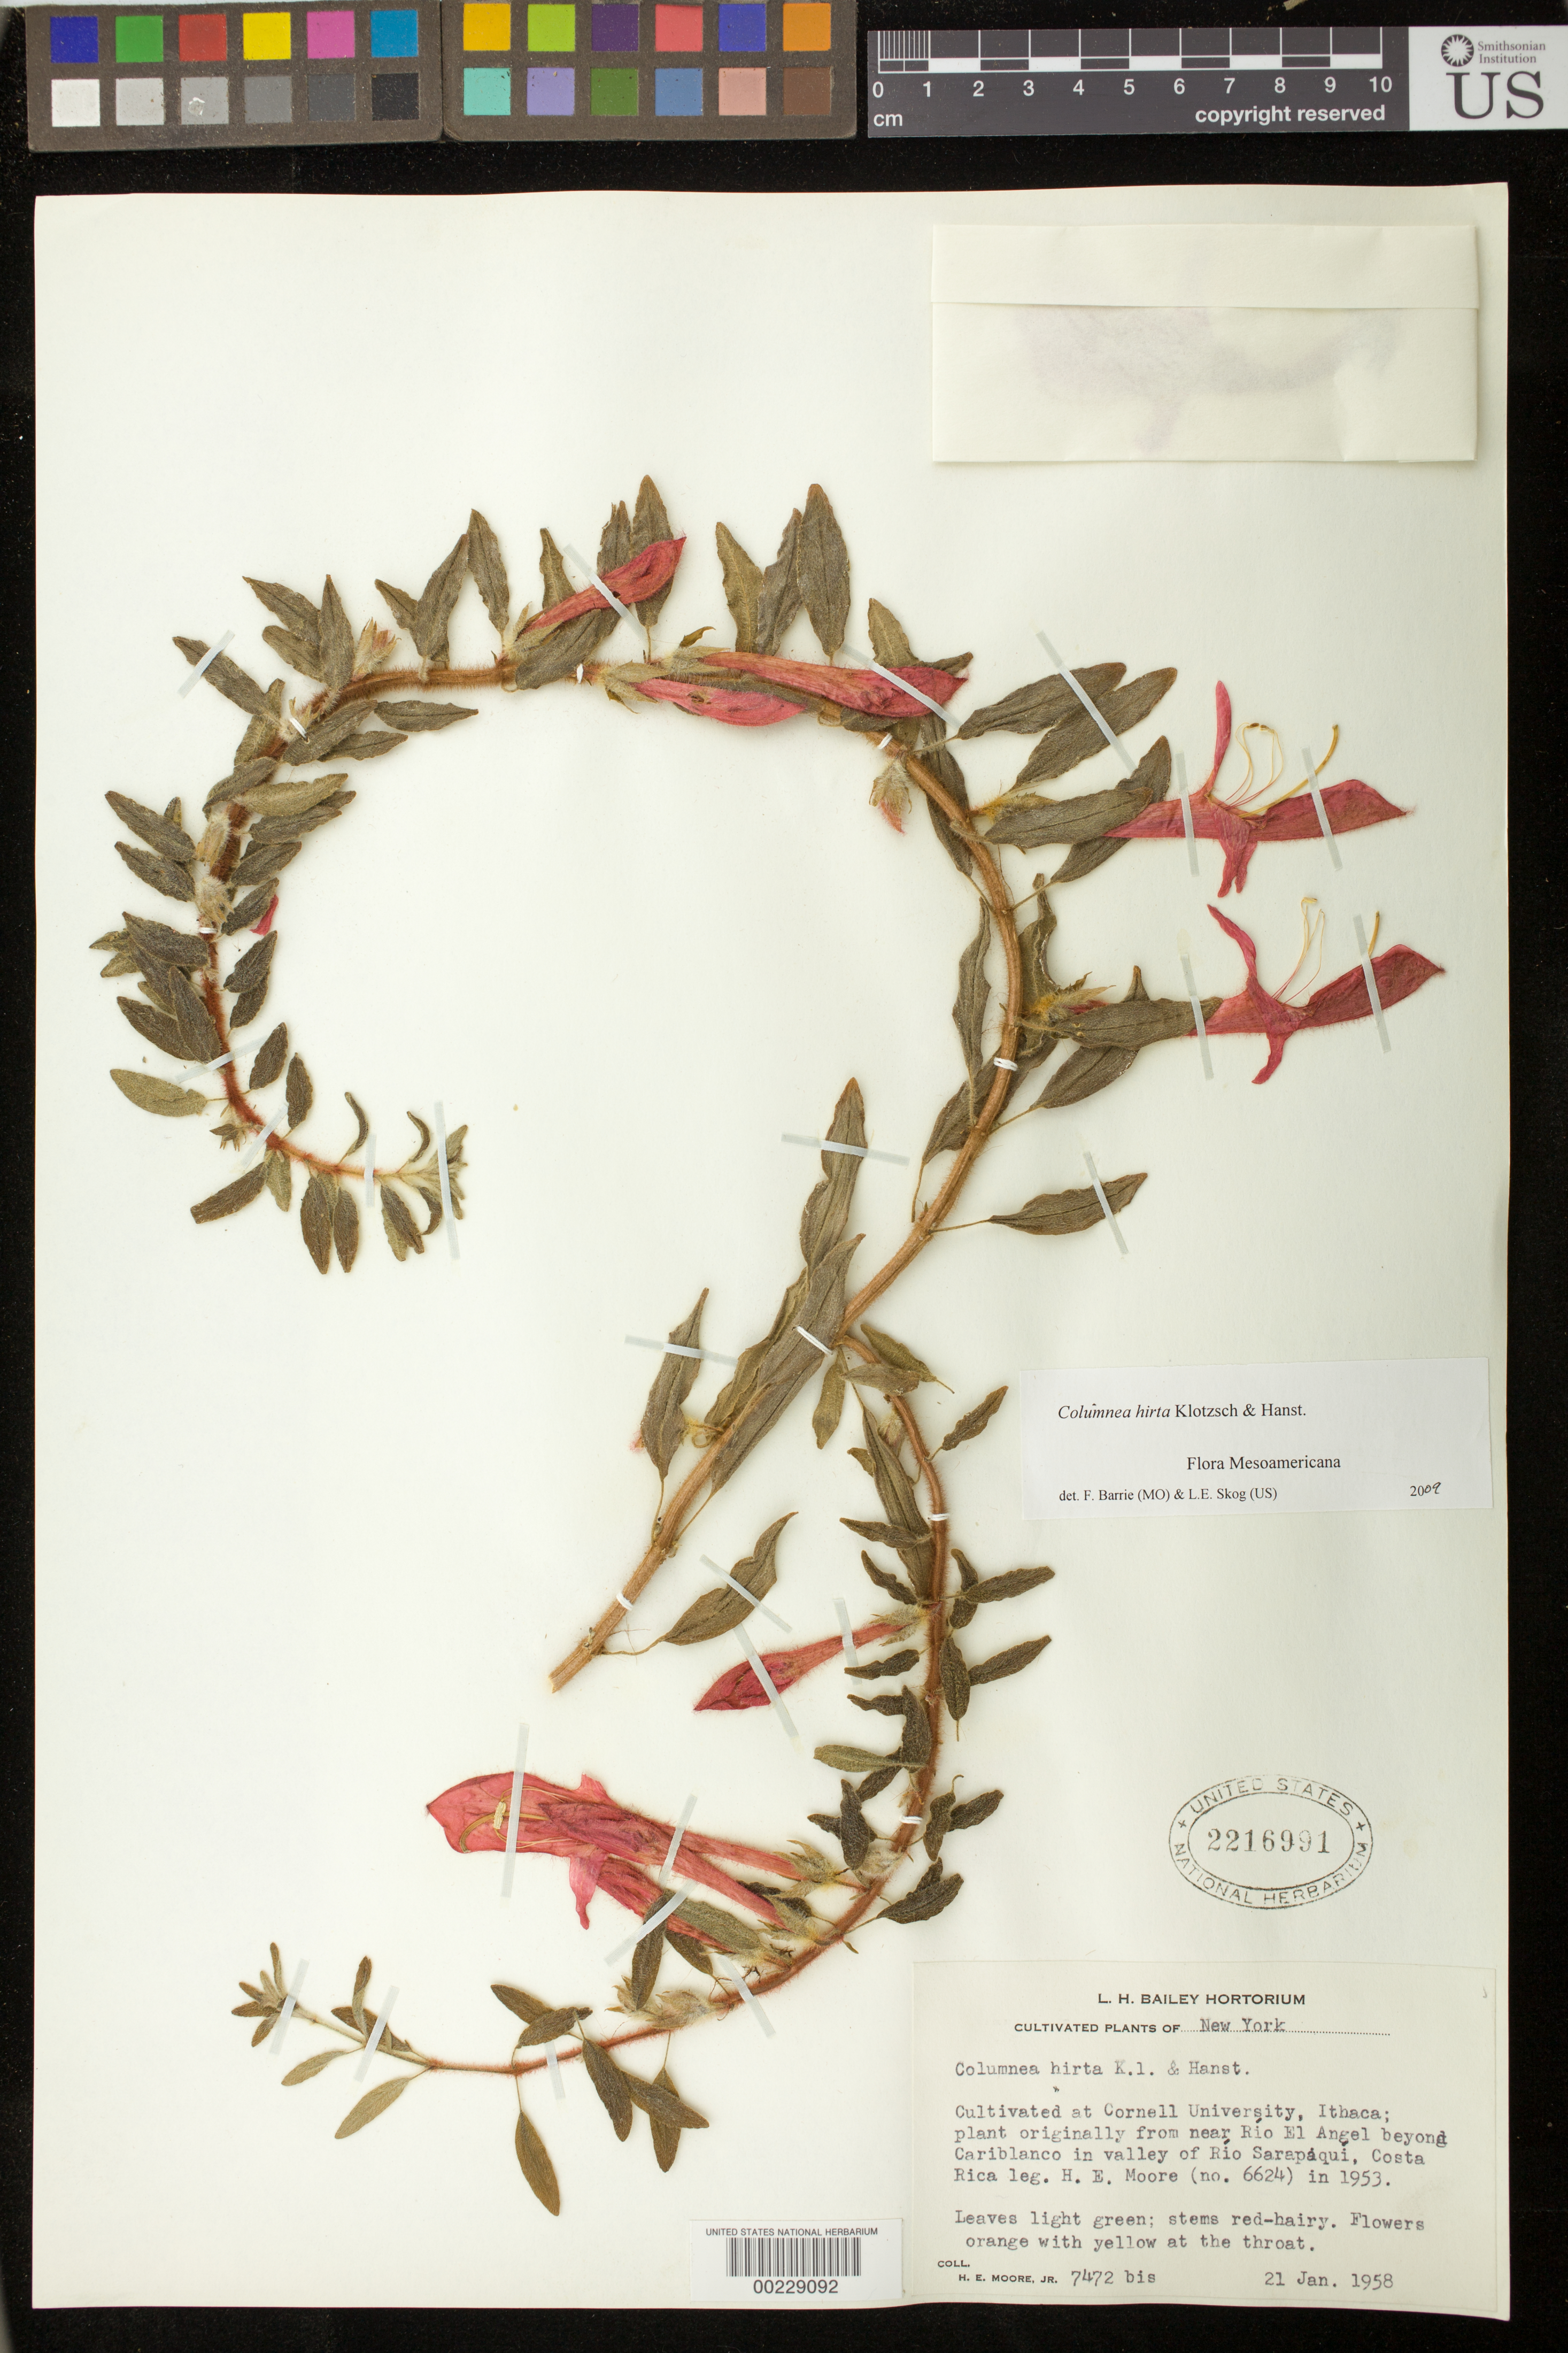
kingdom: Plantae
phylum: Tracheophyta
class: Magnoliopsida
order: Lamiales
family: Gesneriaceae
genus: Columnea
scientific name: Columnea hirta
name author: Klotzsch & Hanst.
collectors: H. E. Moore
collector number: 7472 bis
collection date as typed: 21 Jan 1958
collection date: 1958-01-21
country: Costa Rica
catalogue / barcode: US 2216991